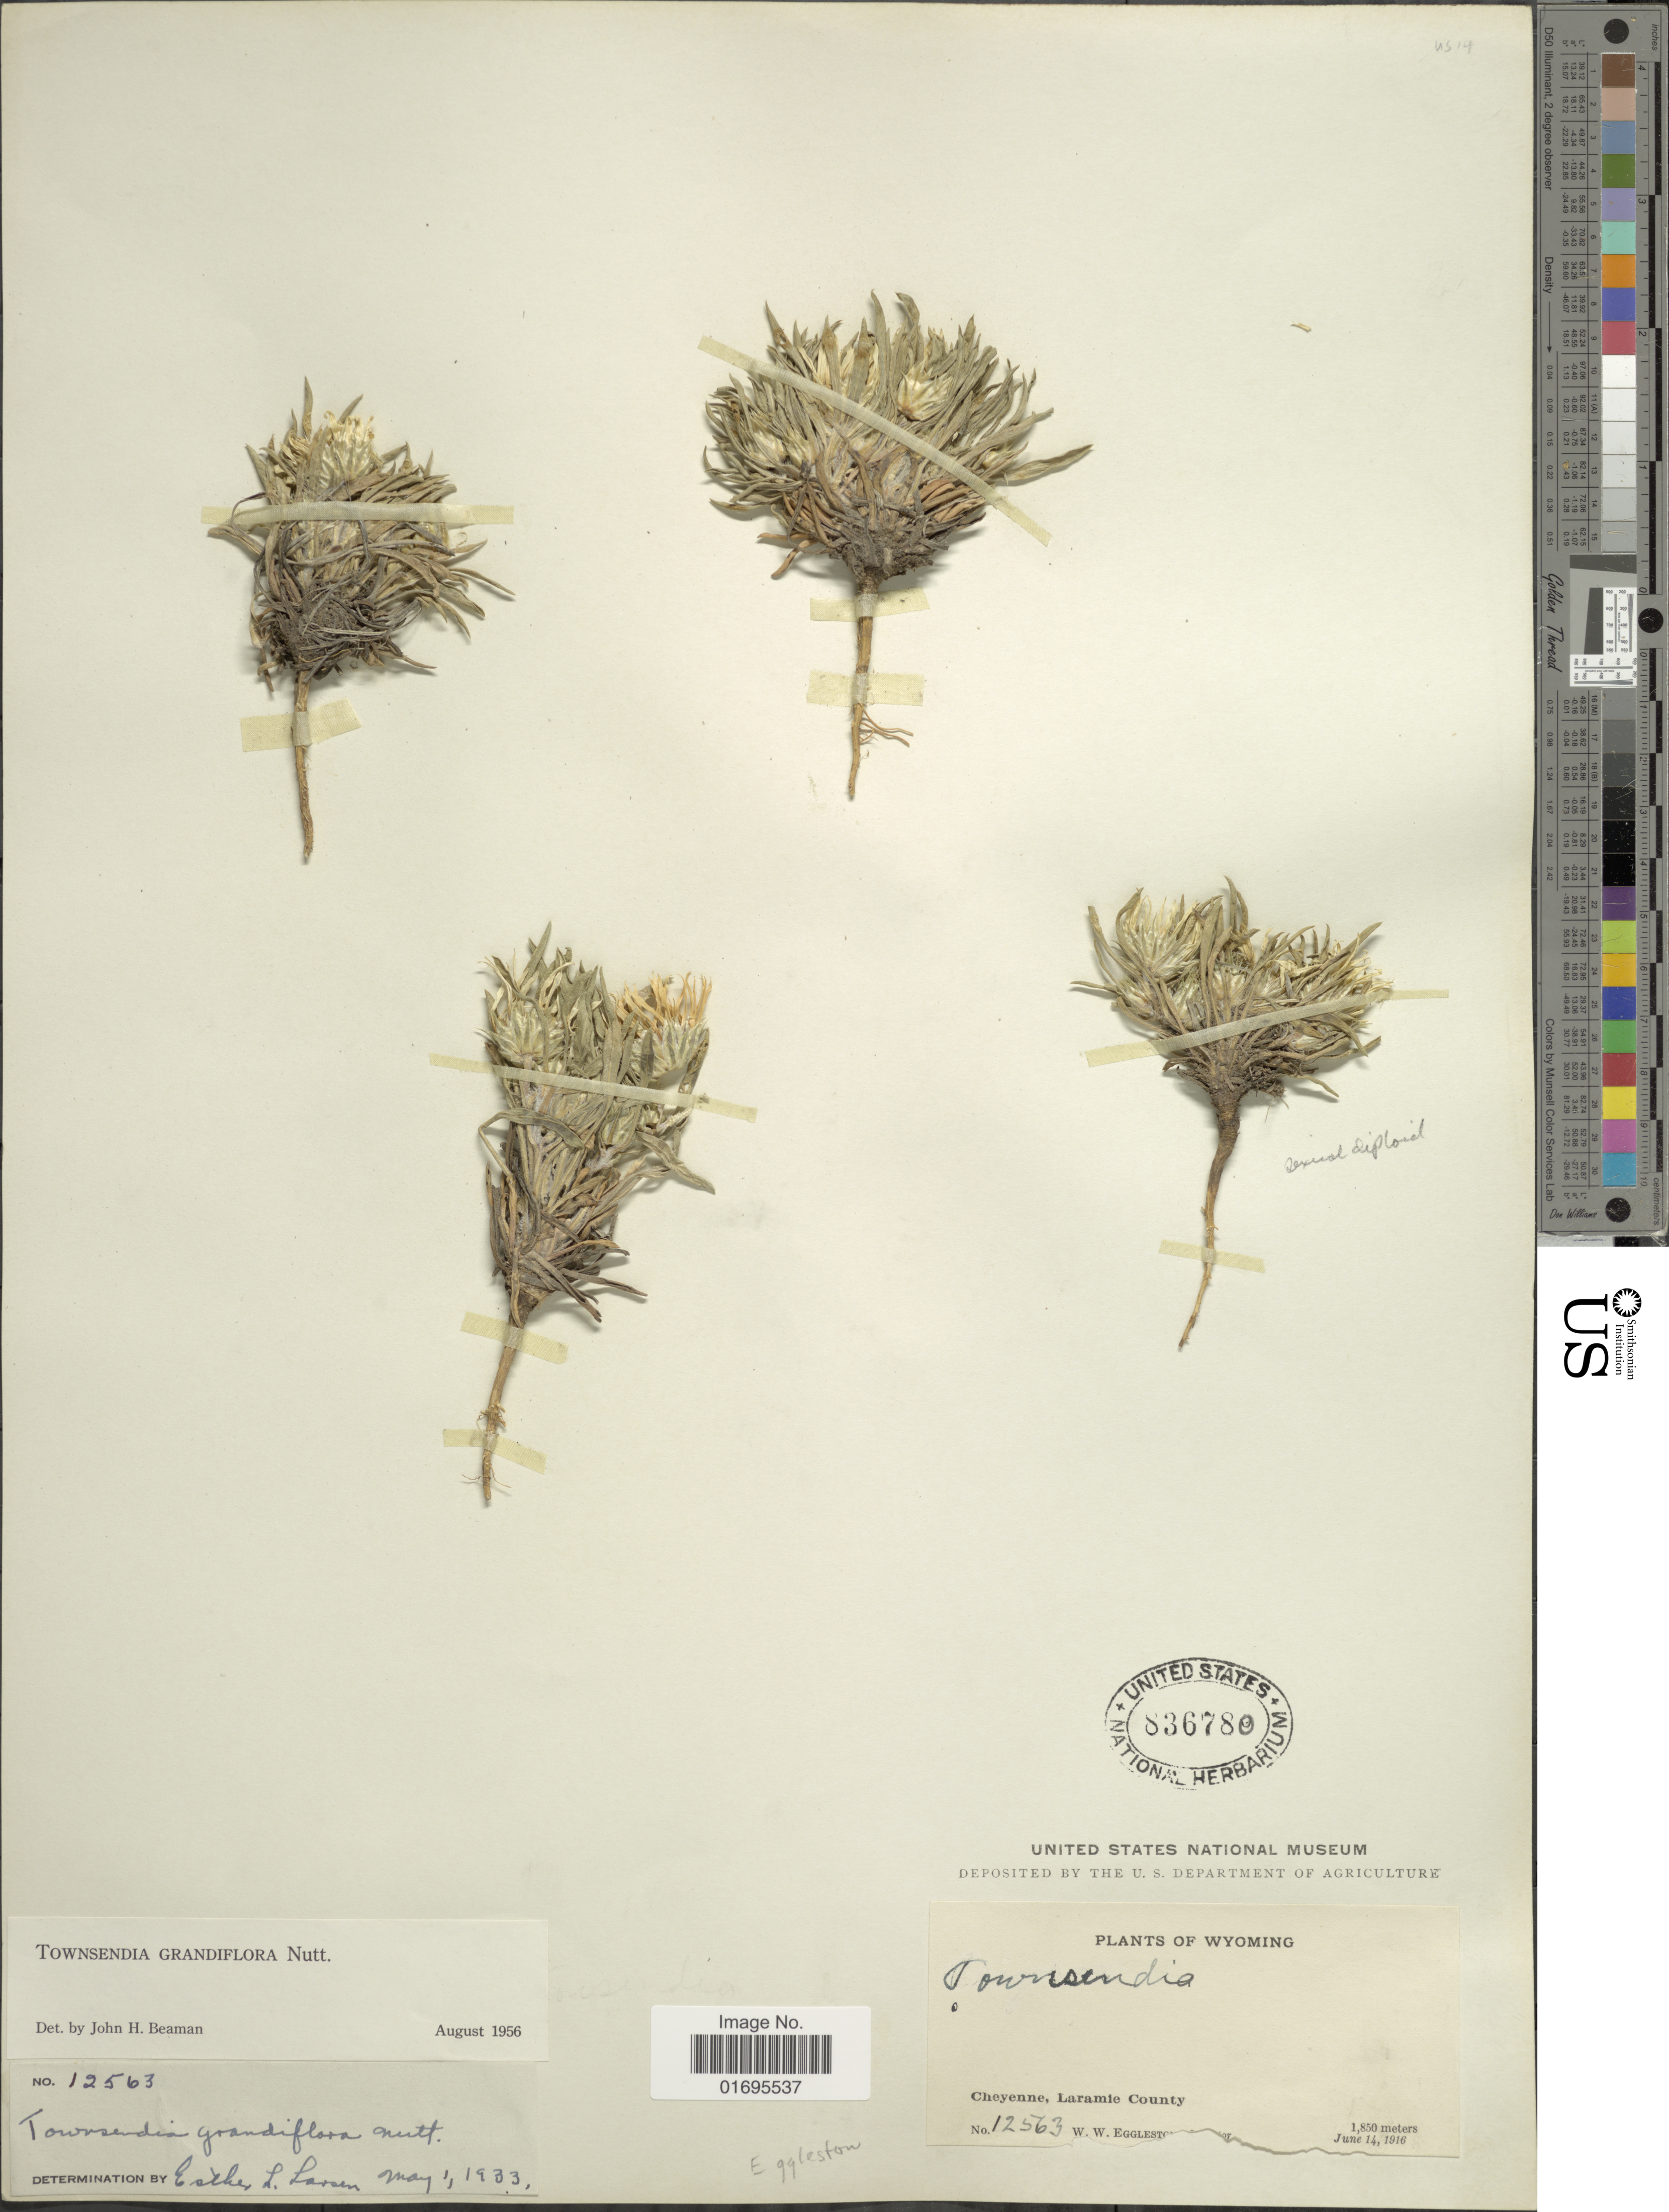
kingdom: Plantae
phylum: Tracheophyta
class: Magnoliopsida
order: Asterales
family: Asteraceae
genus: Townsendia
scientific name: Townsendia grandiflora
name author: Nutt.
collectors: W. W. Eggleston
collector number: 12563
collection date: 1916-06-14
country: United States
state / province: Wyoming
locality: Cheyenne, Laramie County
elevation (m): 1850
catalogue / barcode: US 836780